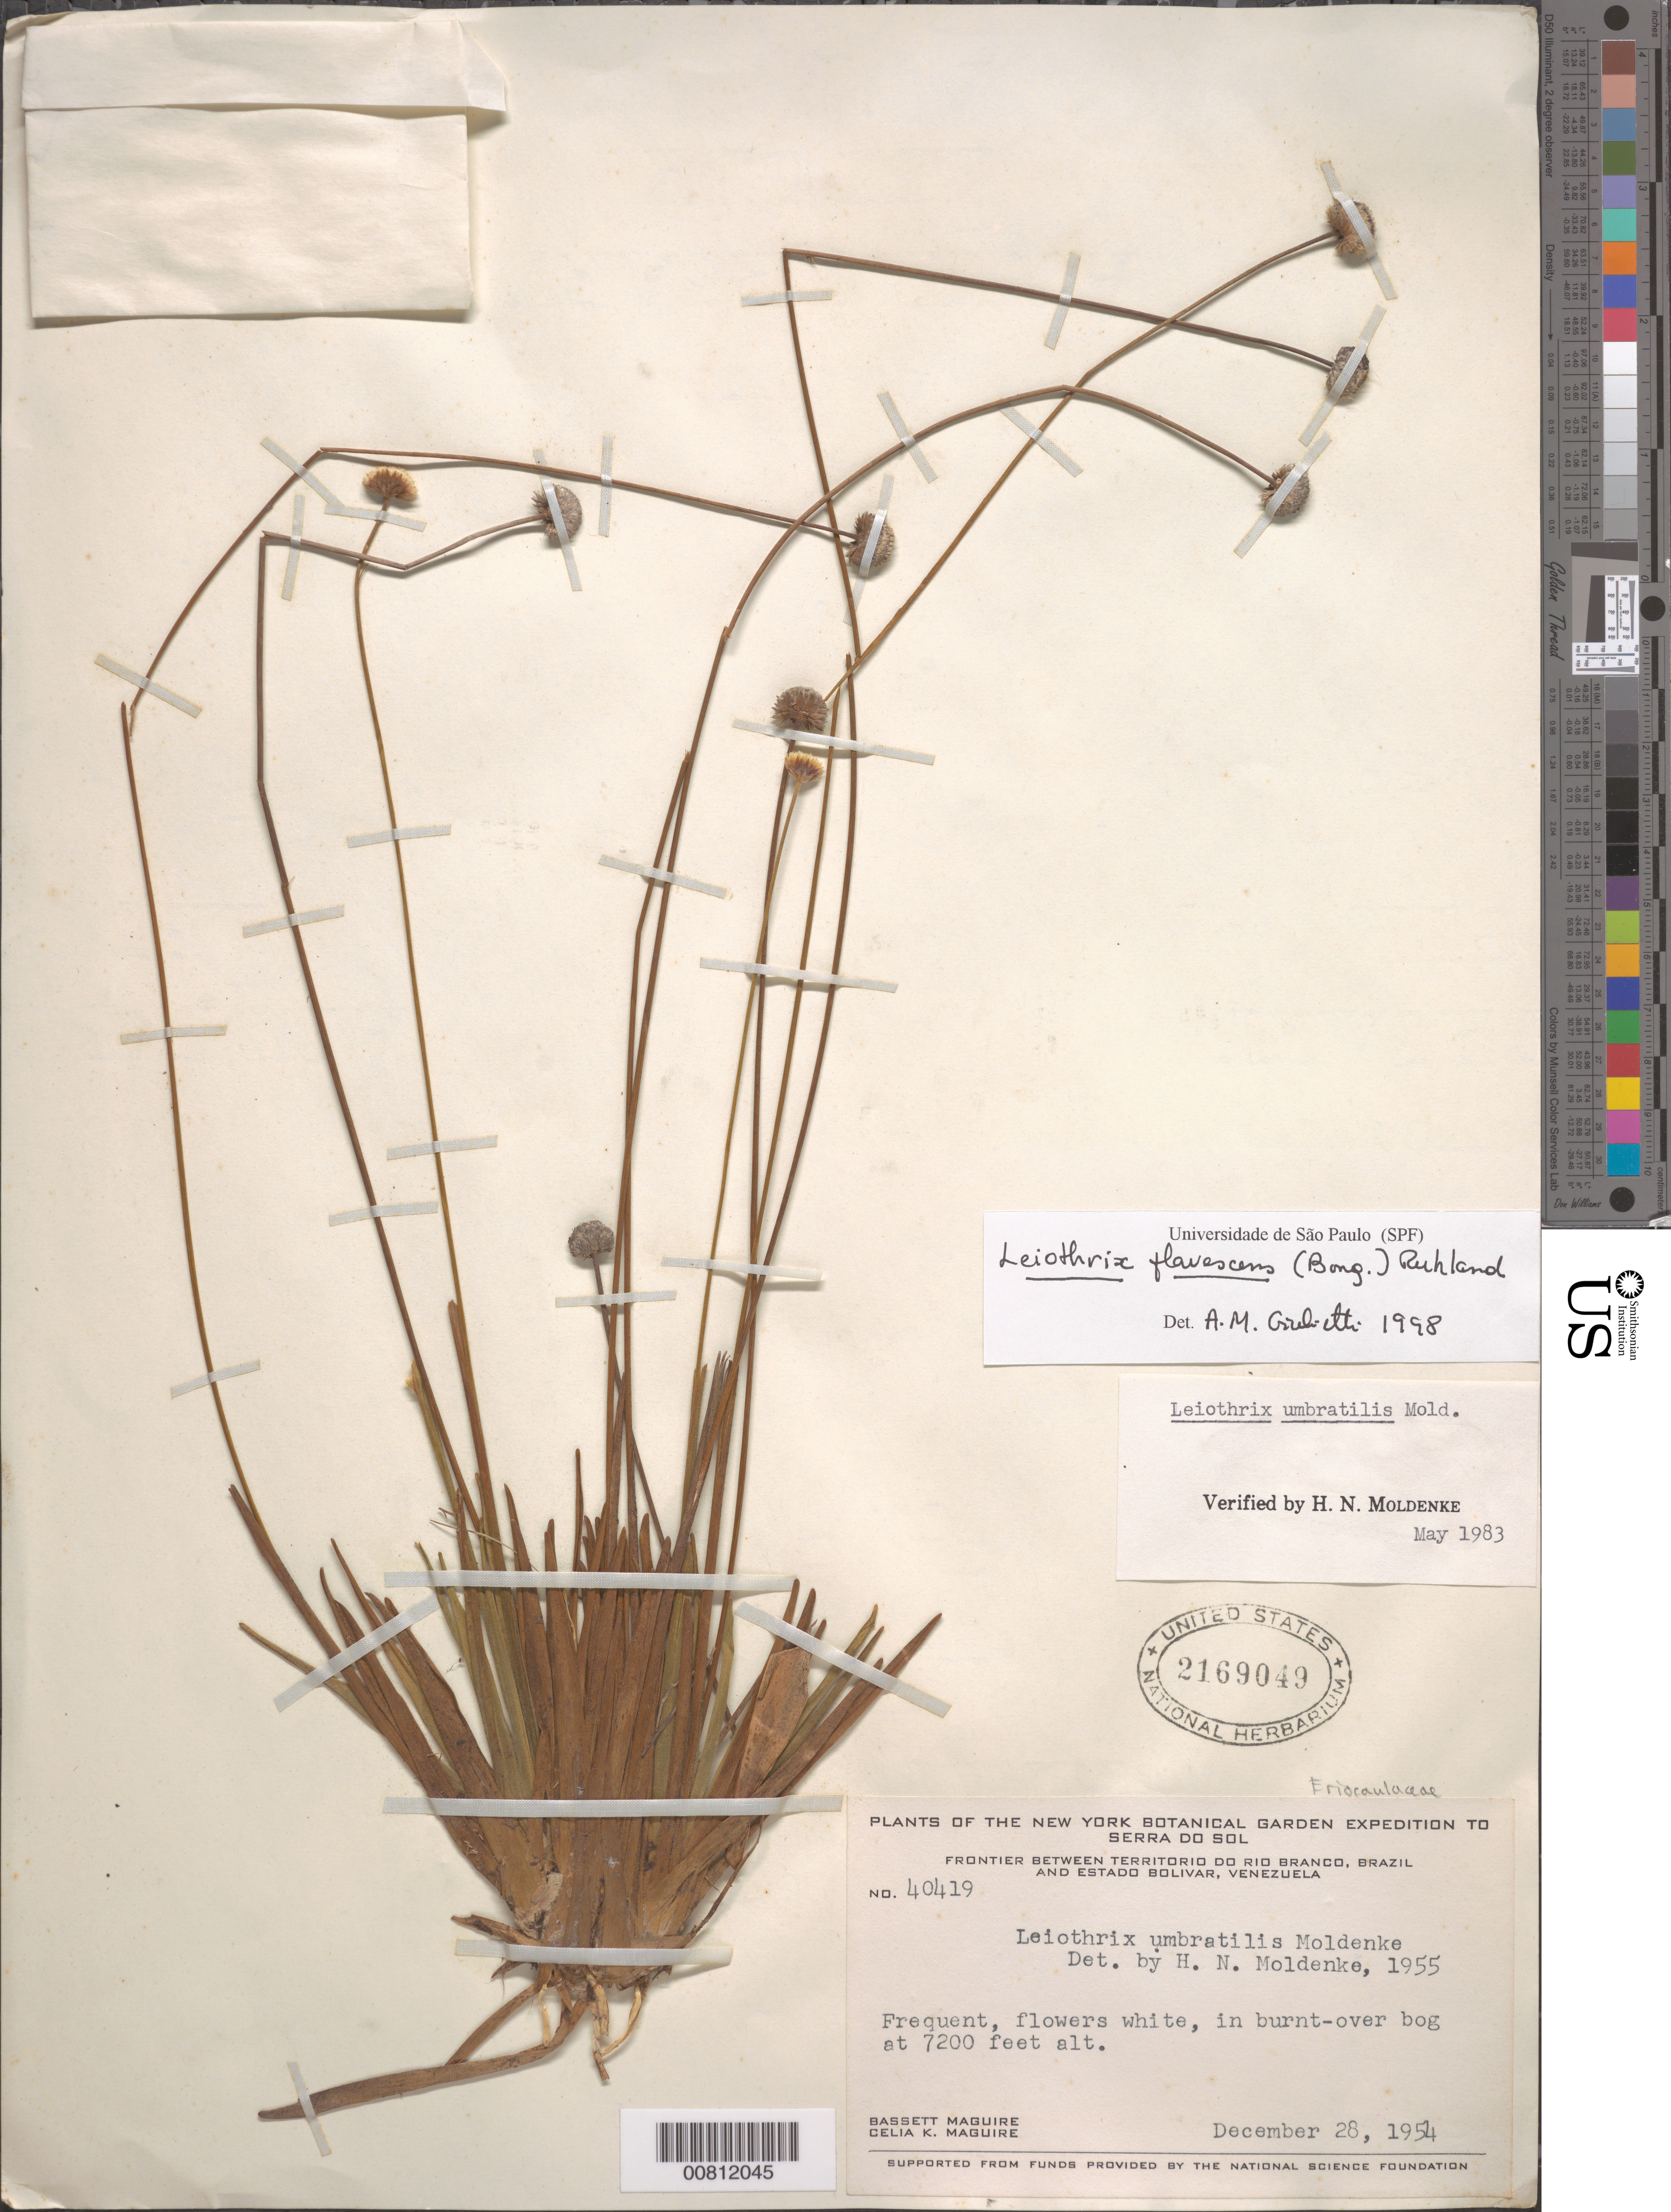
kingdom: Plantae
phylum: Tracheophyta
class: Liliopsida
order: Poales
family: Eriocaulaceae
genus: Leiothrix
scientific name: Leiothrix flavescens var. flavescens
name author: (Bong.) Ruhland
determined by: Giulietti, Ana M.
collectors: B. Maguire & C. K. Maguire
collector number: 40419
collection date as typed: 28-Dec-54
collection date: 1954-12-28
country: Venezuela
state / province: Bolívar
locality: Serra do Sol, frontier betw. TerRiver do Río Branco, Brazil & Bolívar, Venezuela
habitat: Burnt-over bog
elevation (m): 2195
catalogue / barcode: US 2169049